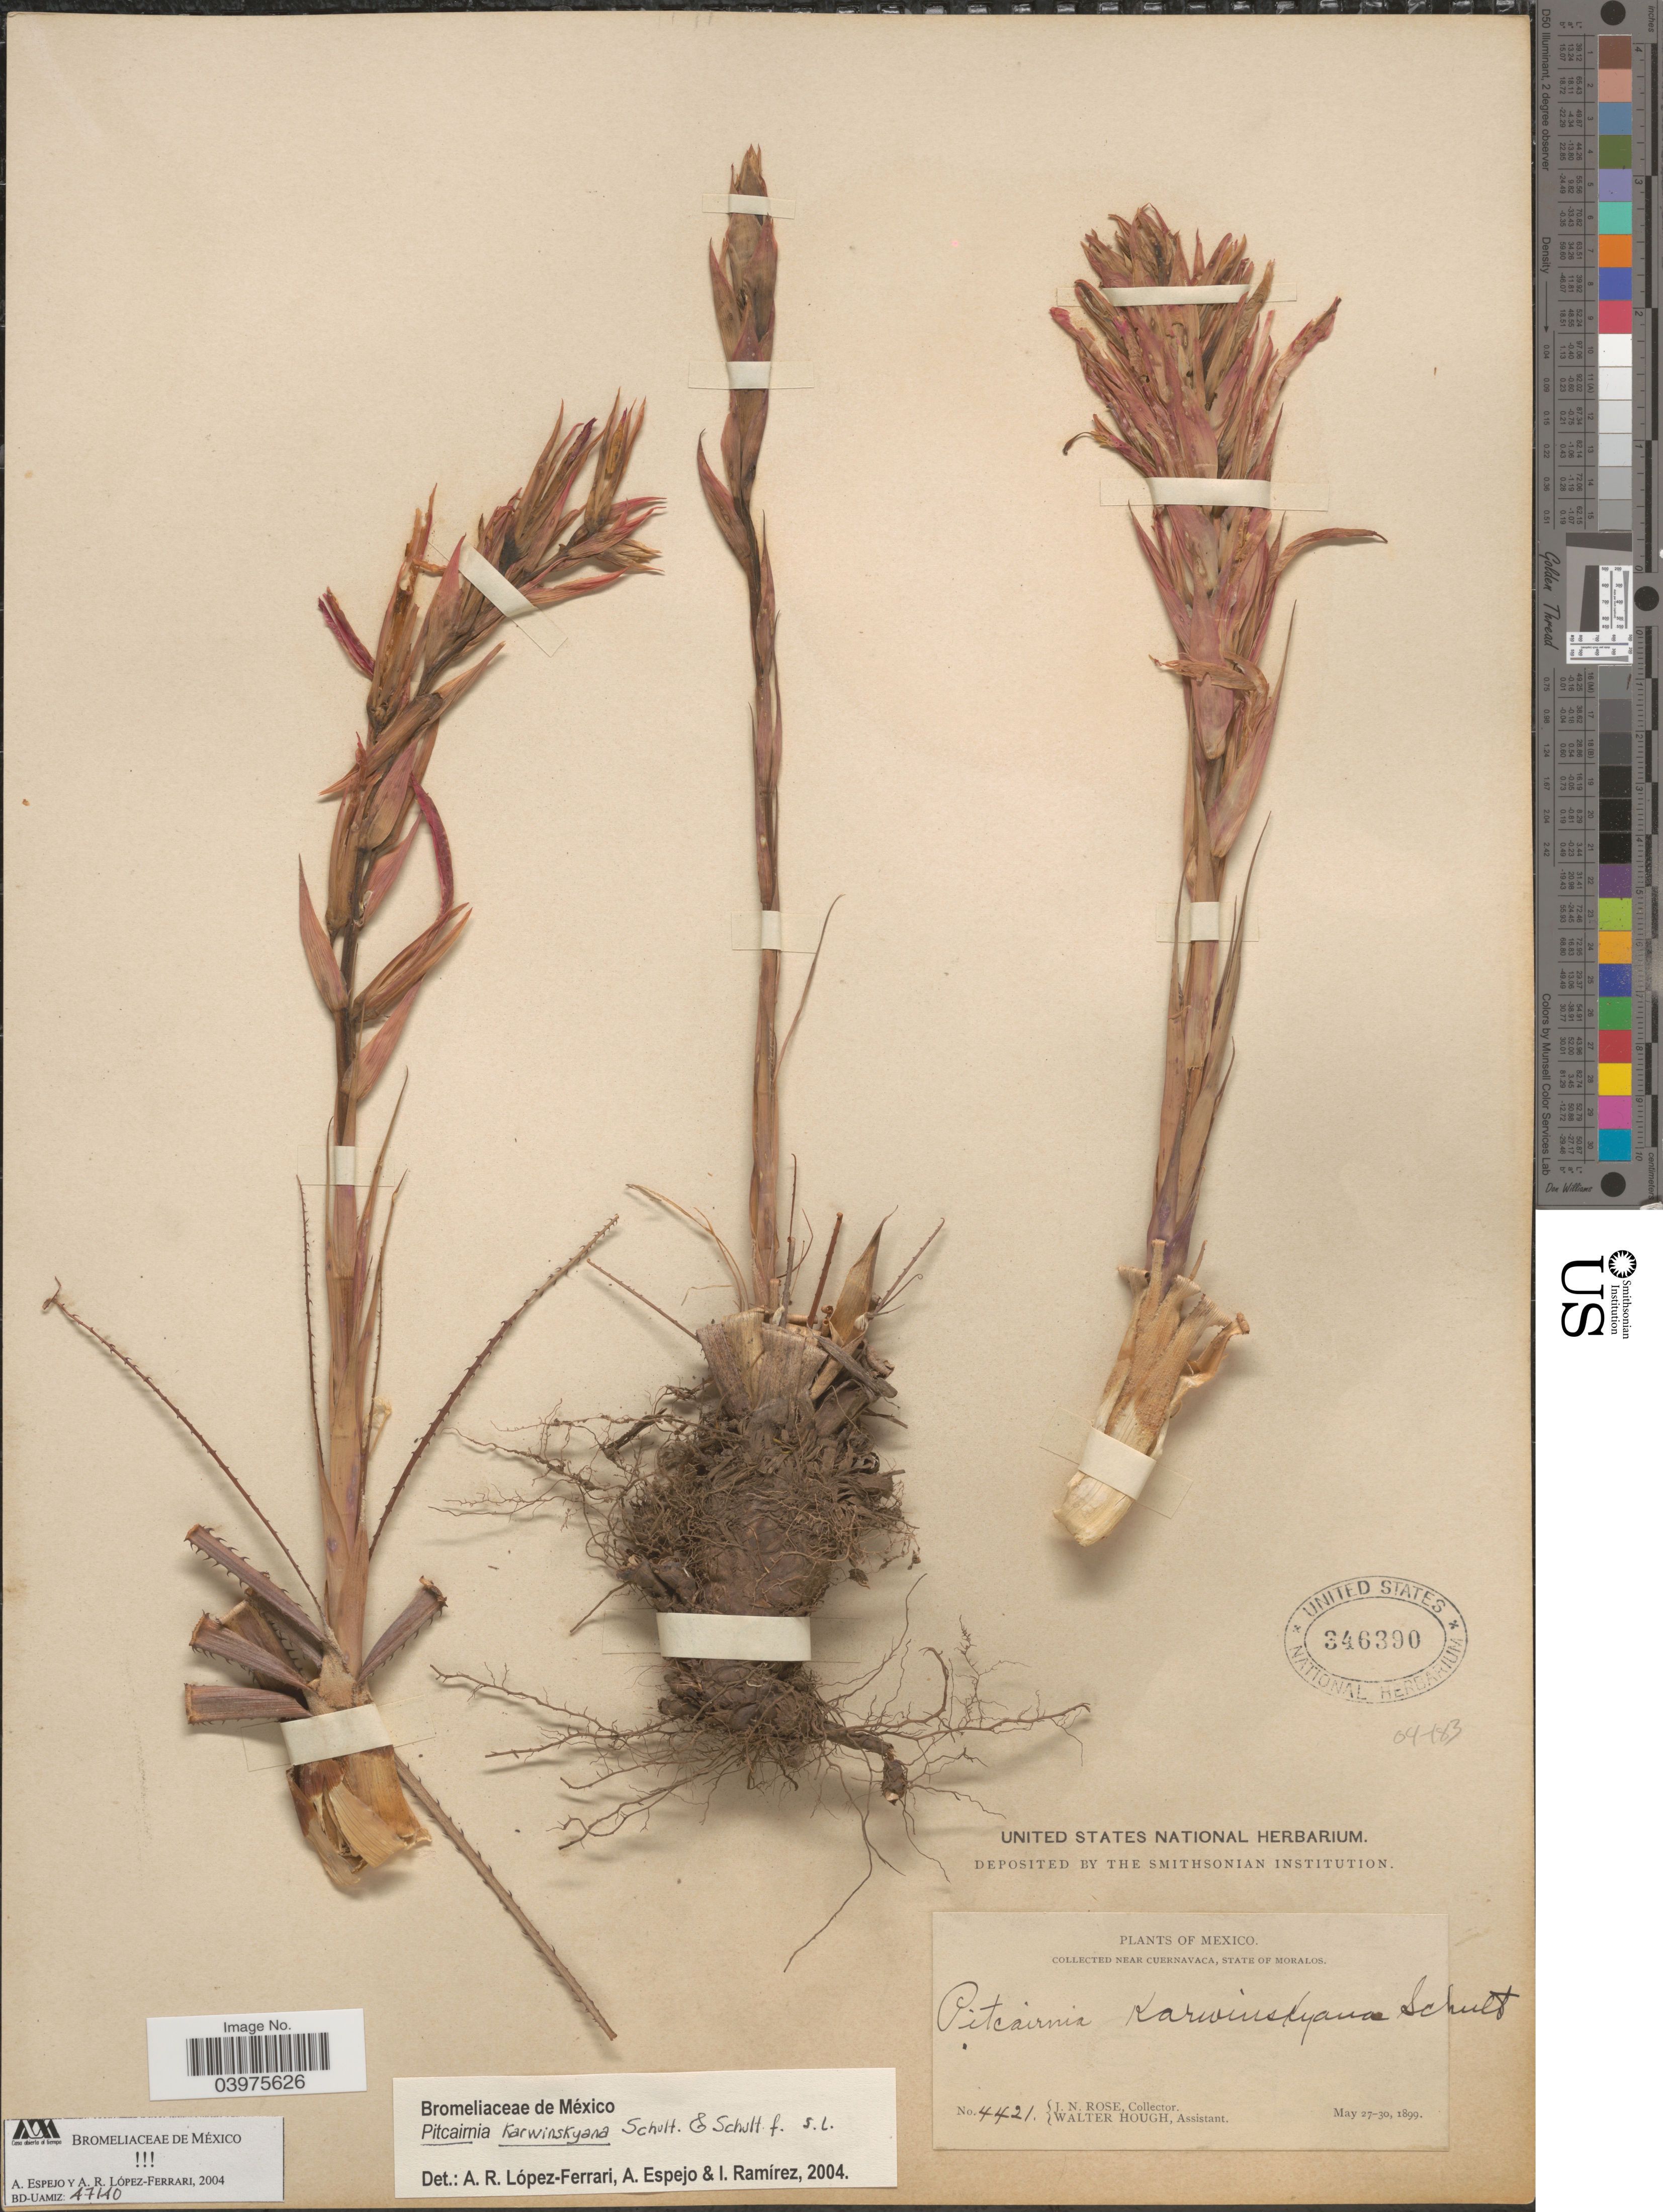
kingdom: Plantae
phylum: Tracheophyta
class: Liliopsida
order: Poales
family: Bromeliaceae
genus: Pitcairnia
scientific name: Pitcairnia karwinskyana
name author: Schult. & Schult. f.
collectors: J. N. Rose & W. Hough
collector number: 4421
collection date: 1899-05-27/1899-05-30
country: Mexico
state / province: Morelos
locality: Near Cuernavaca, State of Moralos.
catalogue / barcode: US 346390